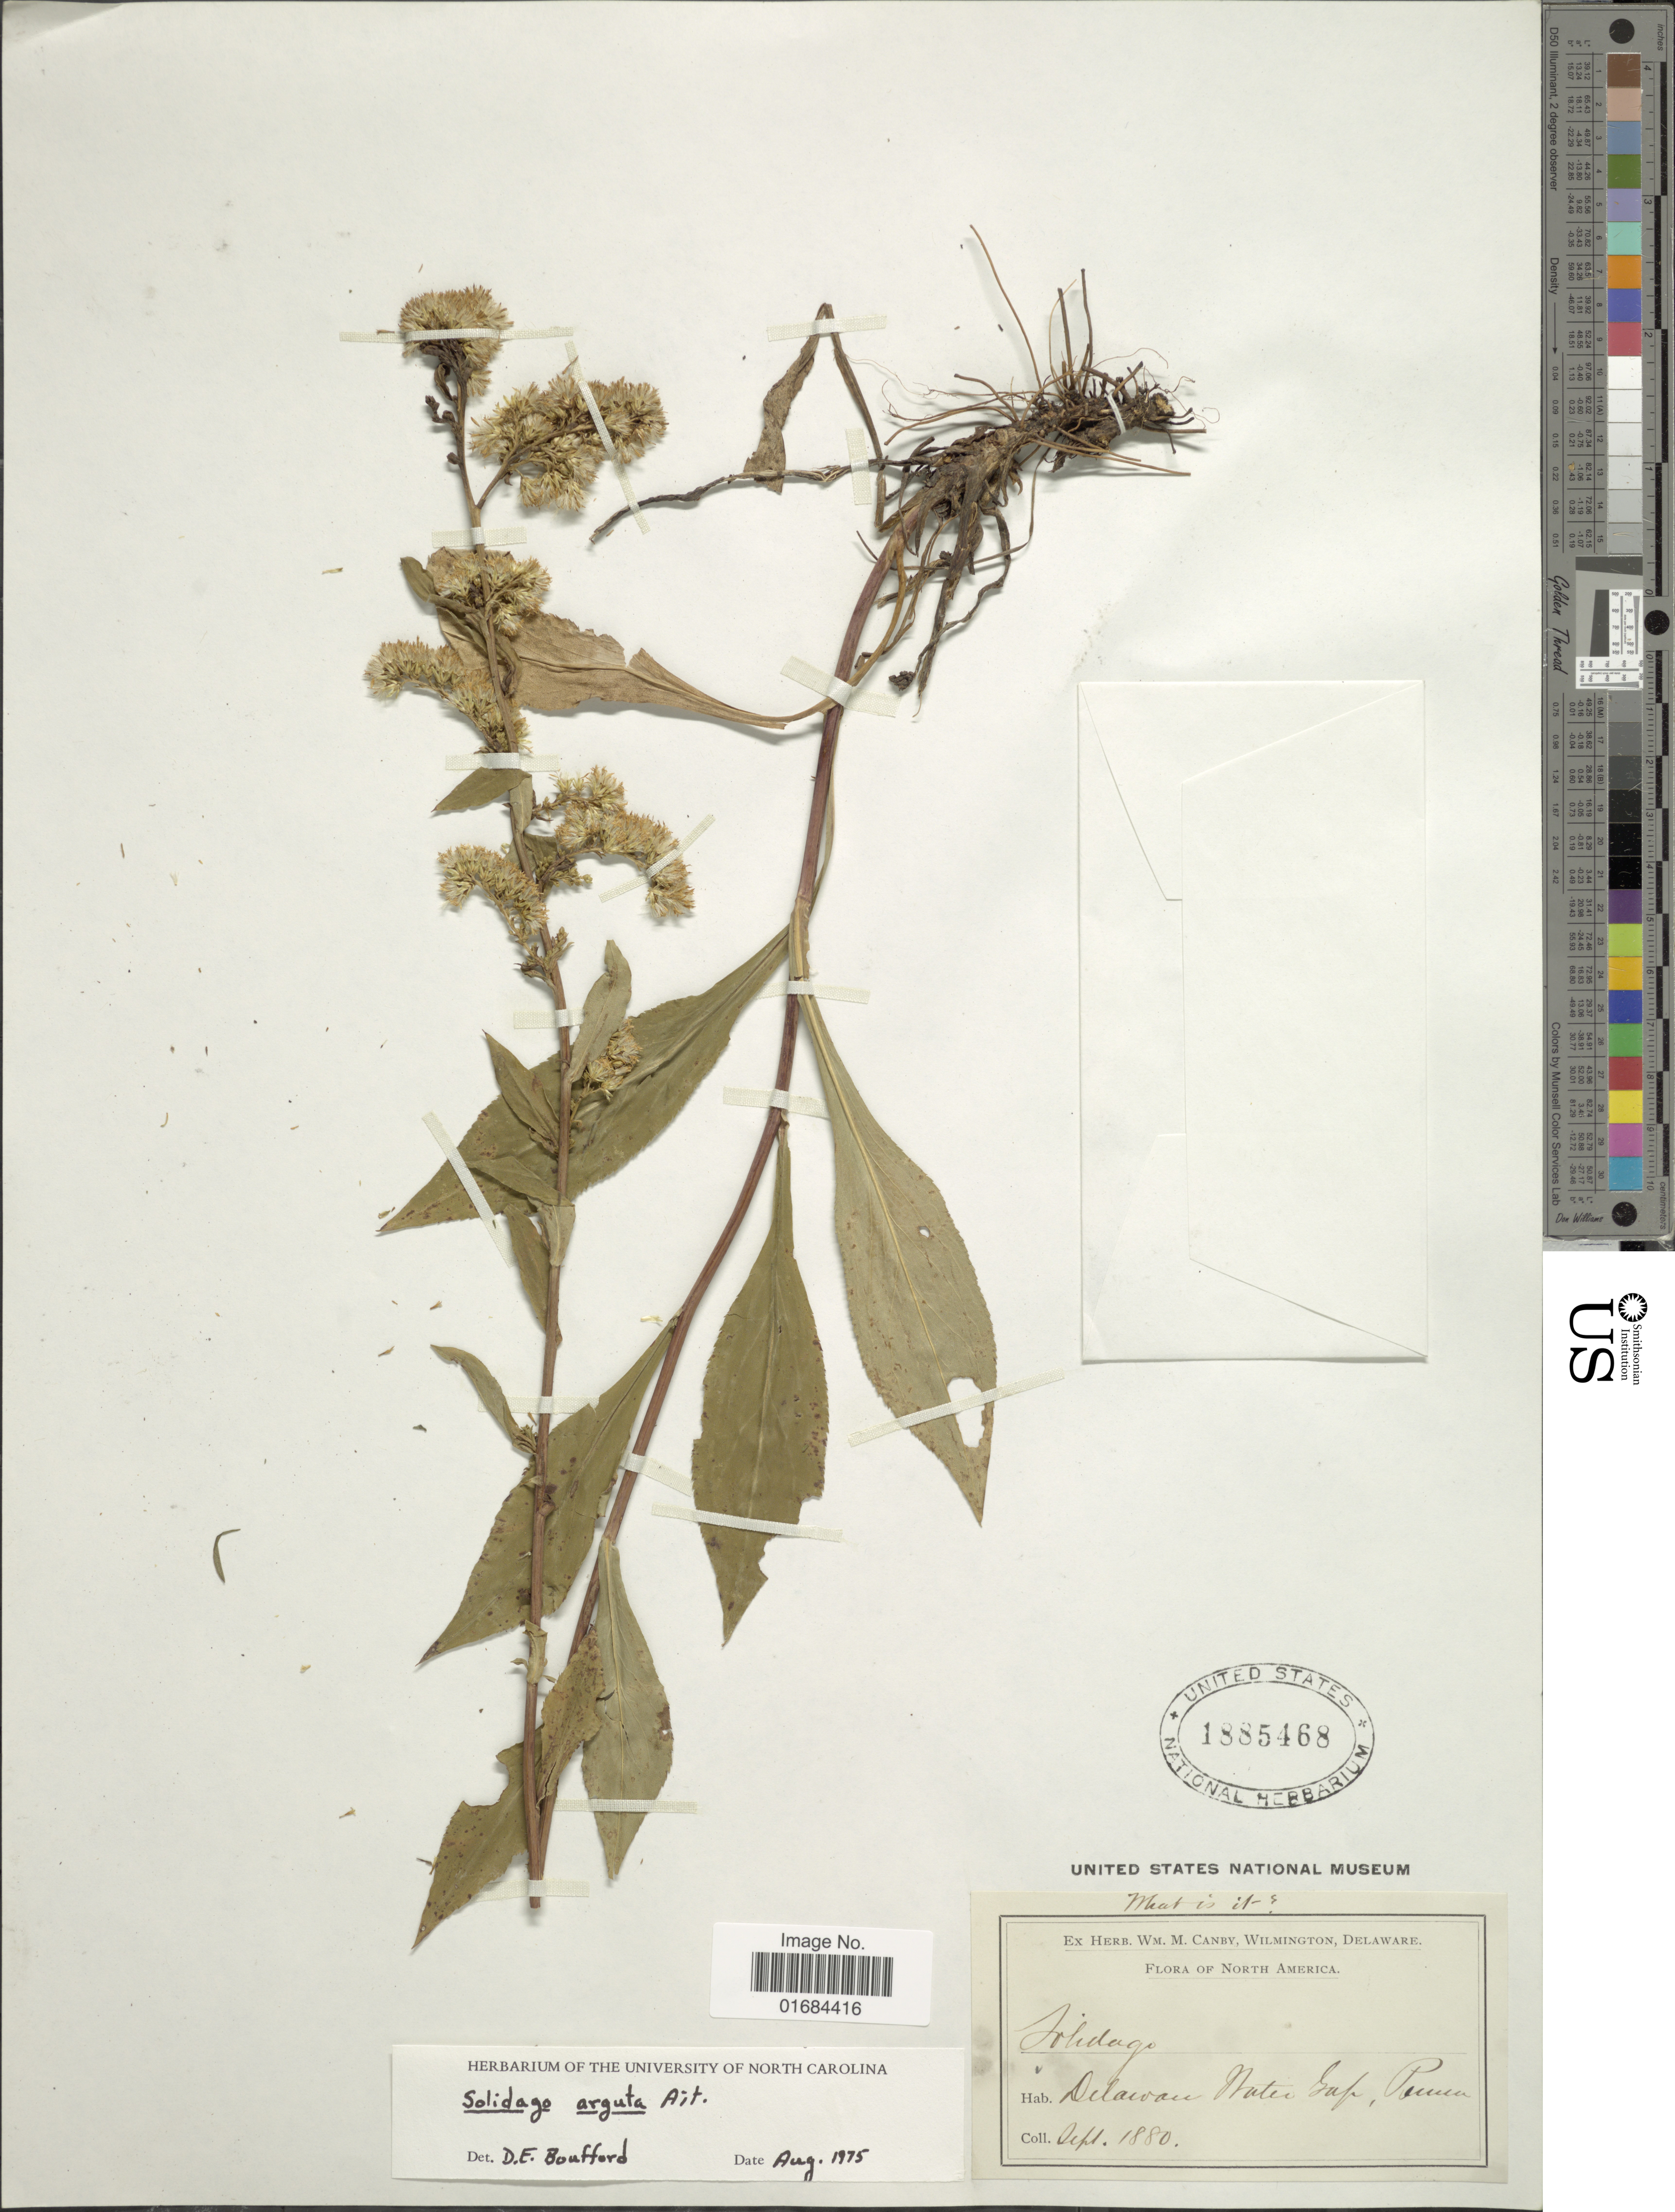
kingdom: Plantae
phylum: Tracheophyta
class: Magnoliopsida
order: Asterales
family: Asteraceae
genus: Solidago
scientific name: Solidago arguta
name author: Aiton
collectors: ex herb. W.M. Canby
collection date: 1880-08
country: United States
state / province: Pennsylvania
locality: North America, Delavan water Gap.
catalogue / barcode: US 1885468